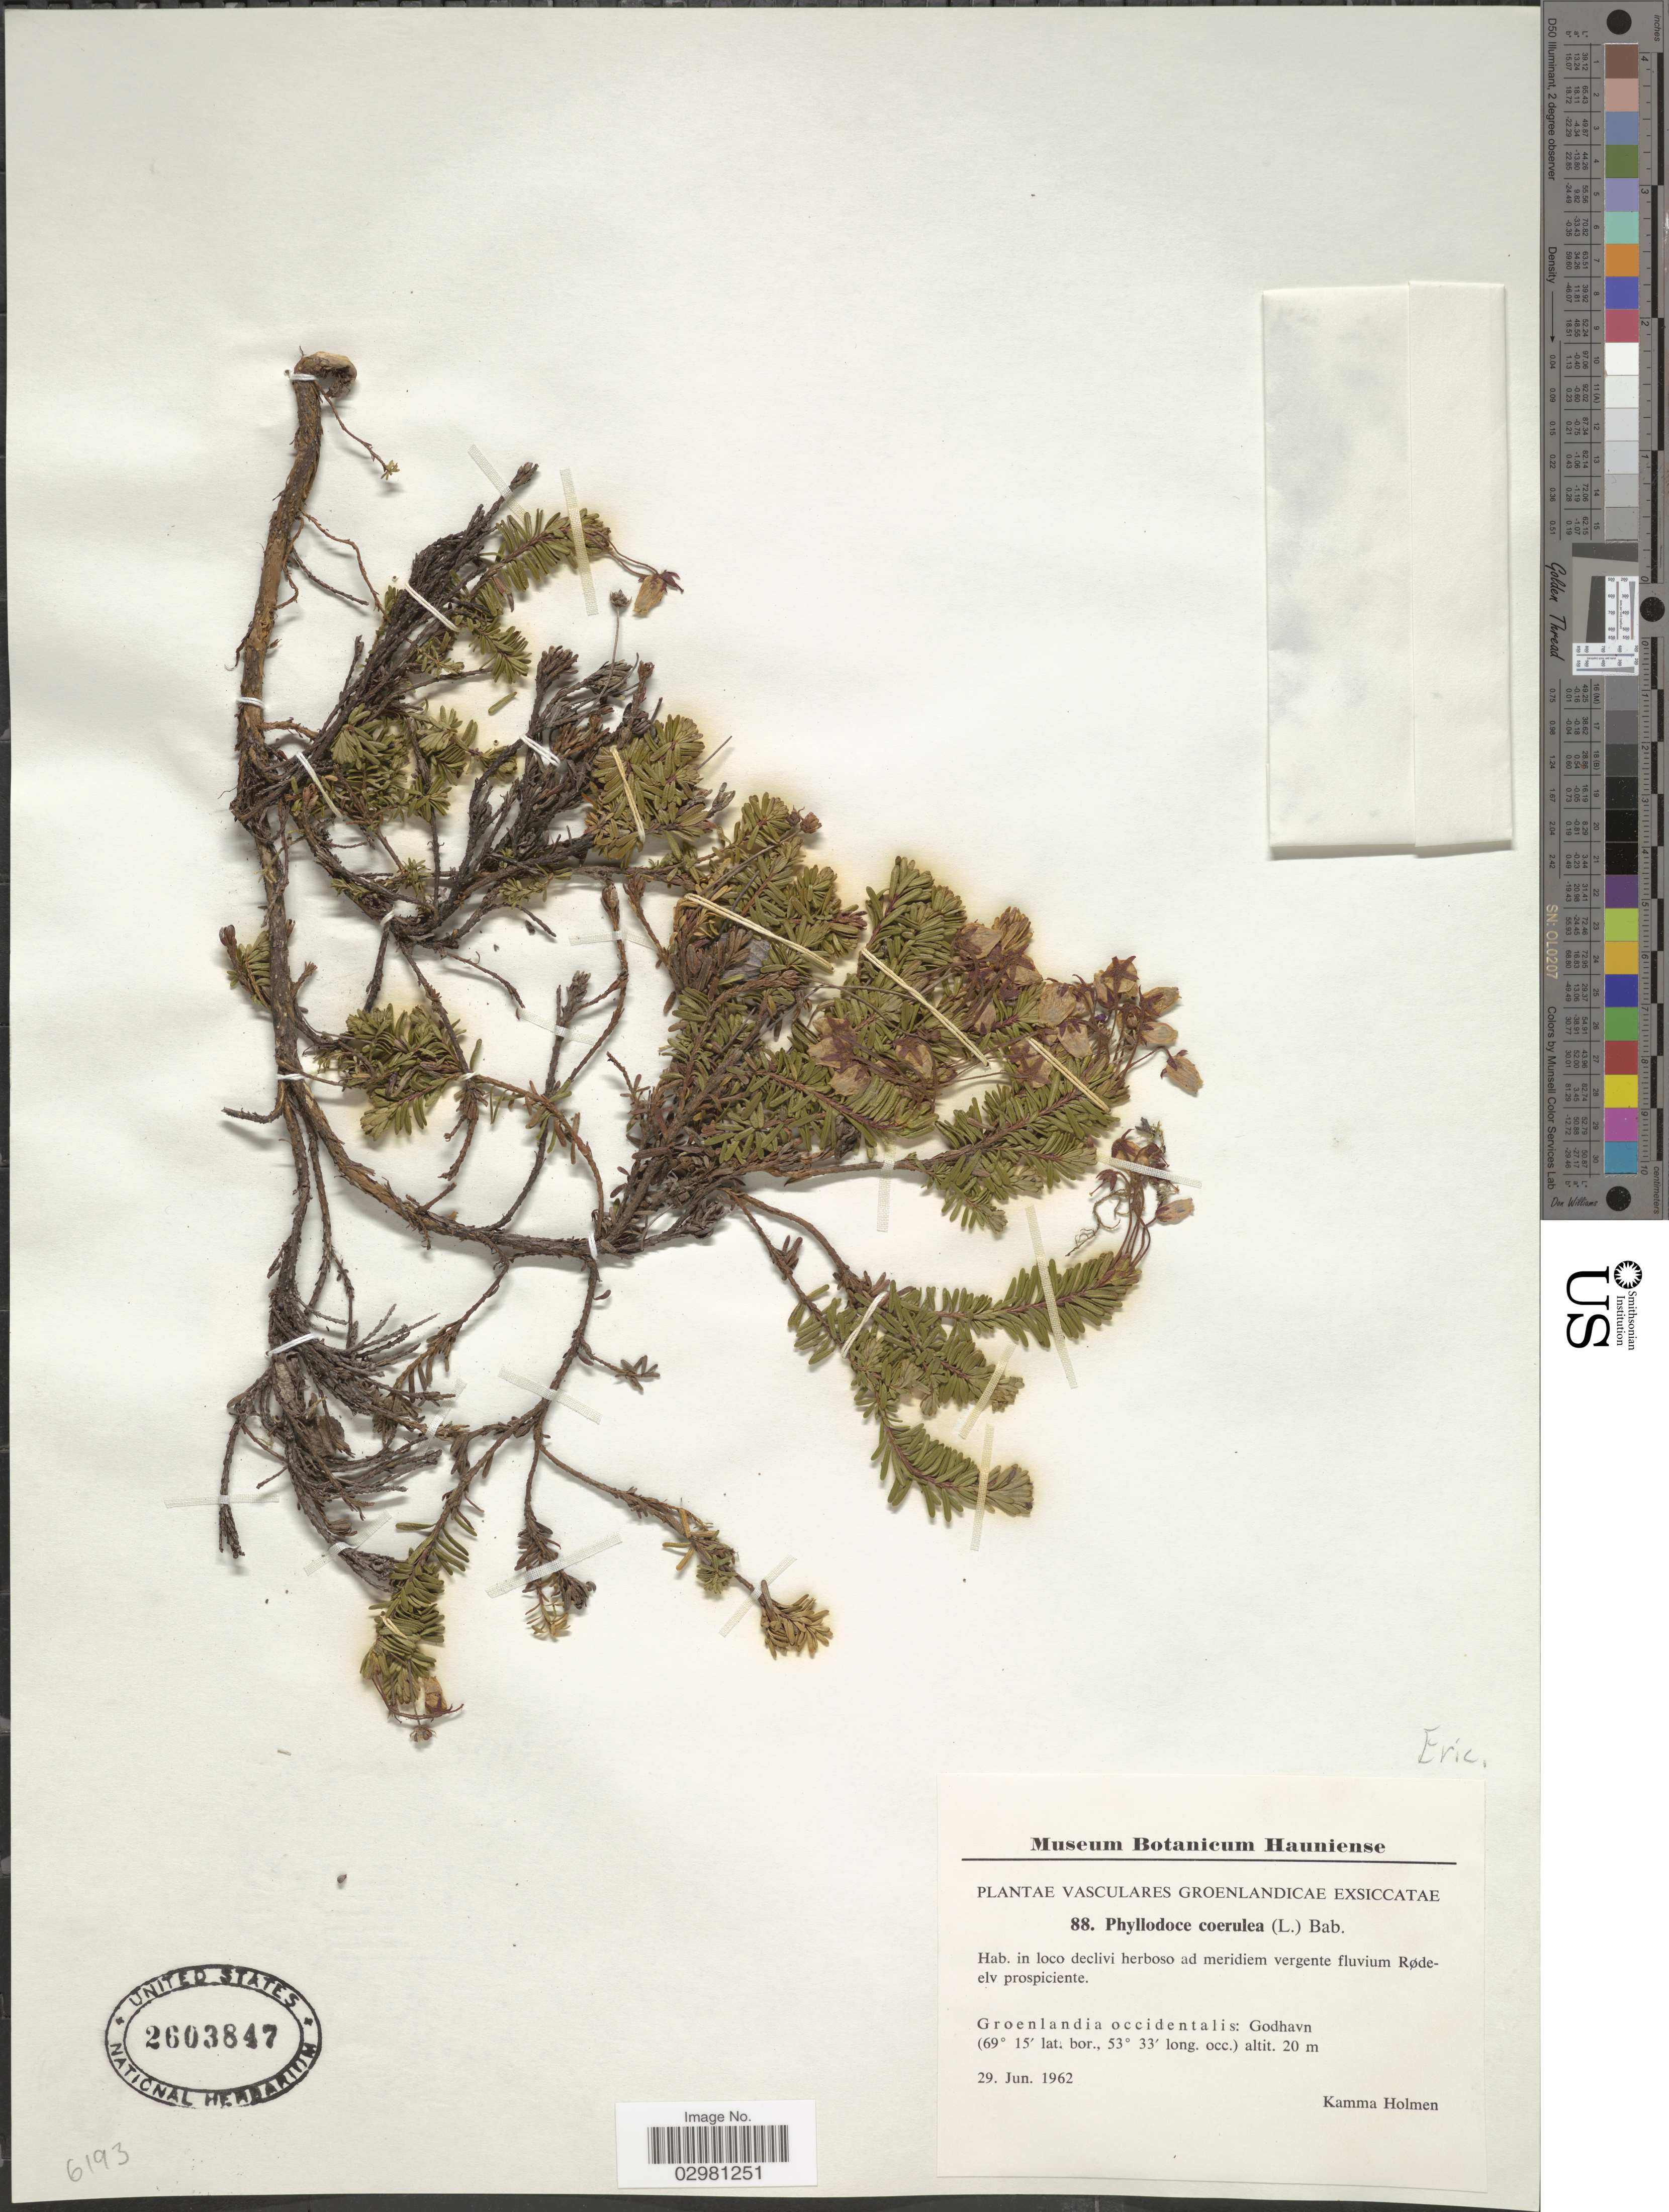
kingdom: Plantae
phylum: Tracheophyta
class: Magnoliopsida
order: Ericales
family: Ericaceae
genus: Phyllodoce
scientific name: Phyllodoce caerulea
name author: (L.) Bab.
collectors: K. A. Holmen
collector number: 88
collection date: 1962-06-29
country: Greenland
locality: Groenlandia occidentalis: Godhavn.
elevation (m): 20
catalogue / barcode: US 2603847